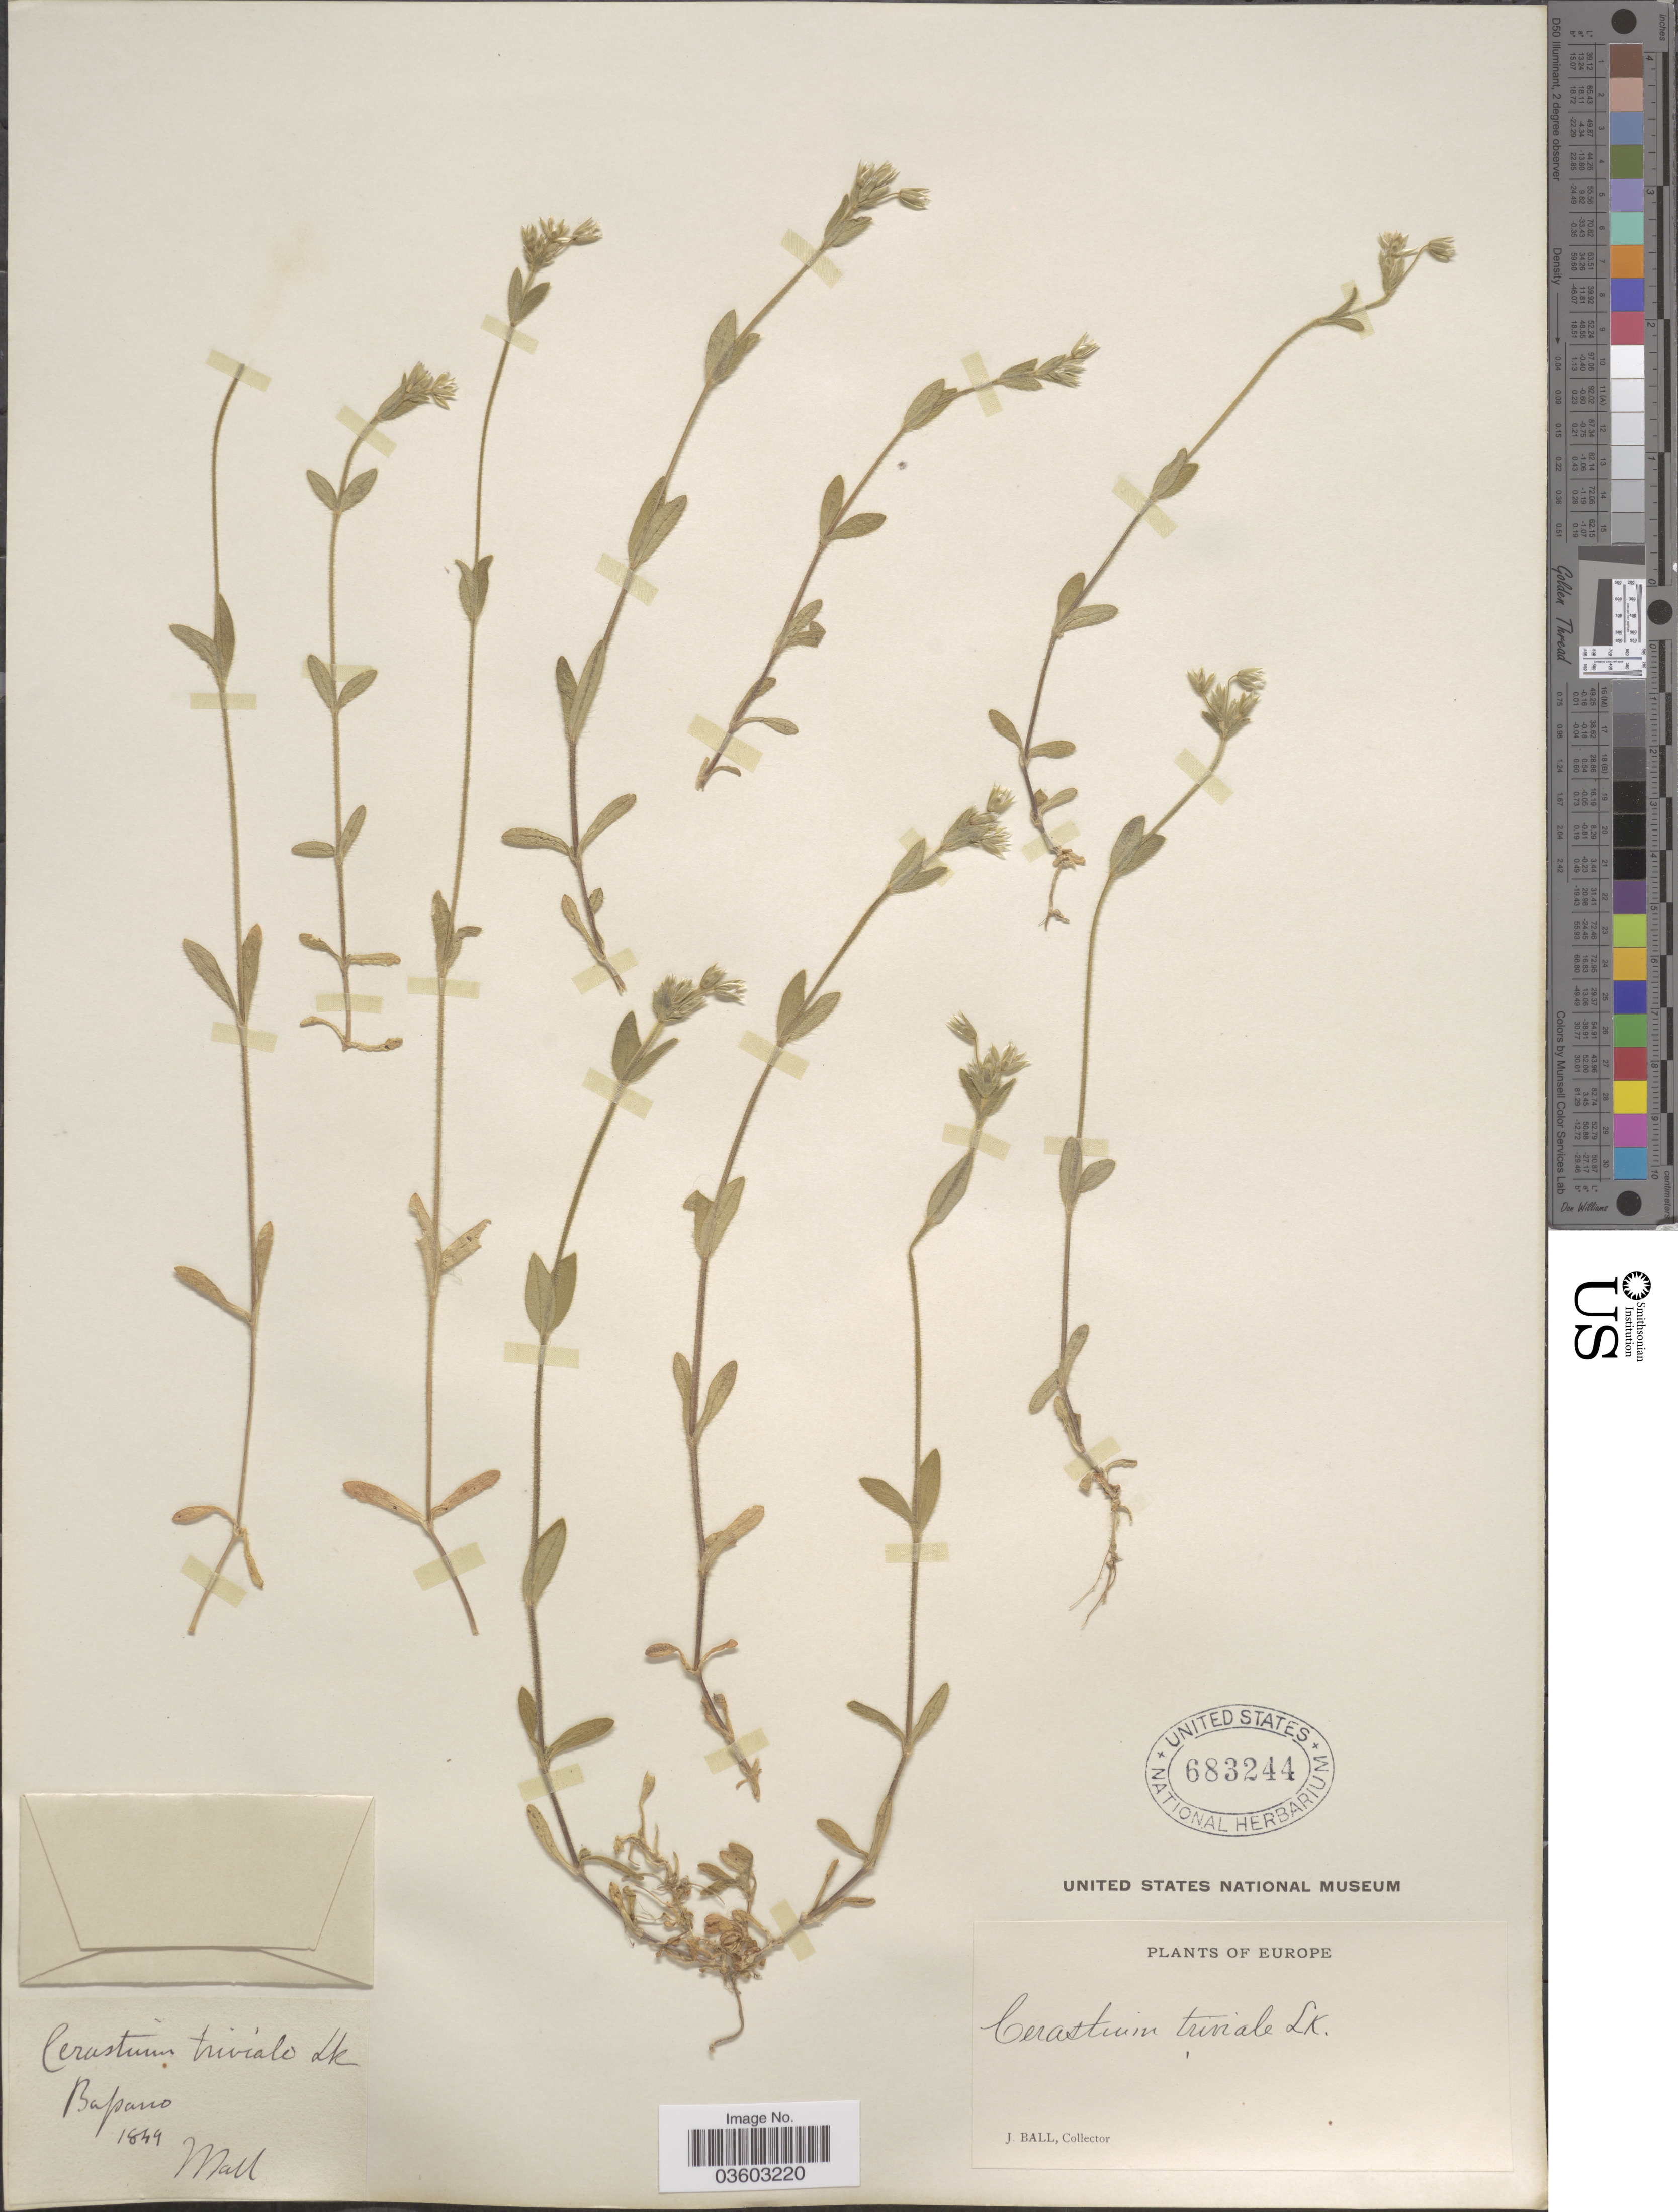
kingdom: Plantae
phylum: Tracheophyta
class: Magnoliopsida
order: Caryophyllales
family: Caryophyllaceae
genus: Cerastium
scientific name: Cerastium triviale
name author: Link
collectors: J. Ball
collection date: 1849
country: Italy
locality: Bassano. Europe.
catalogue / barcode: US 683244